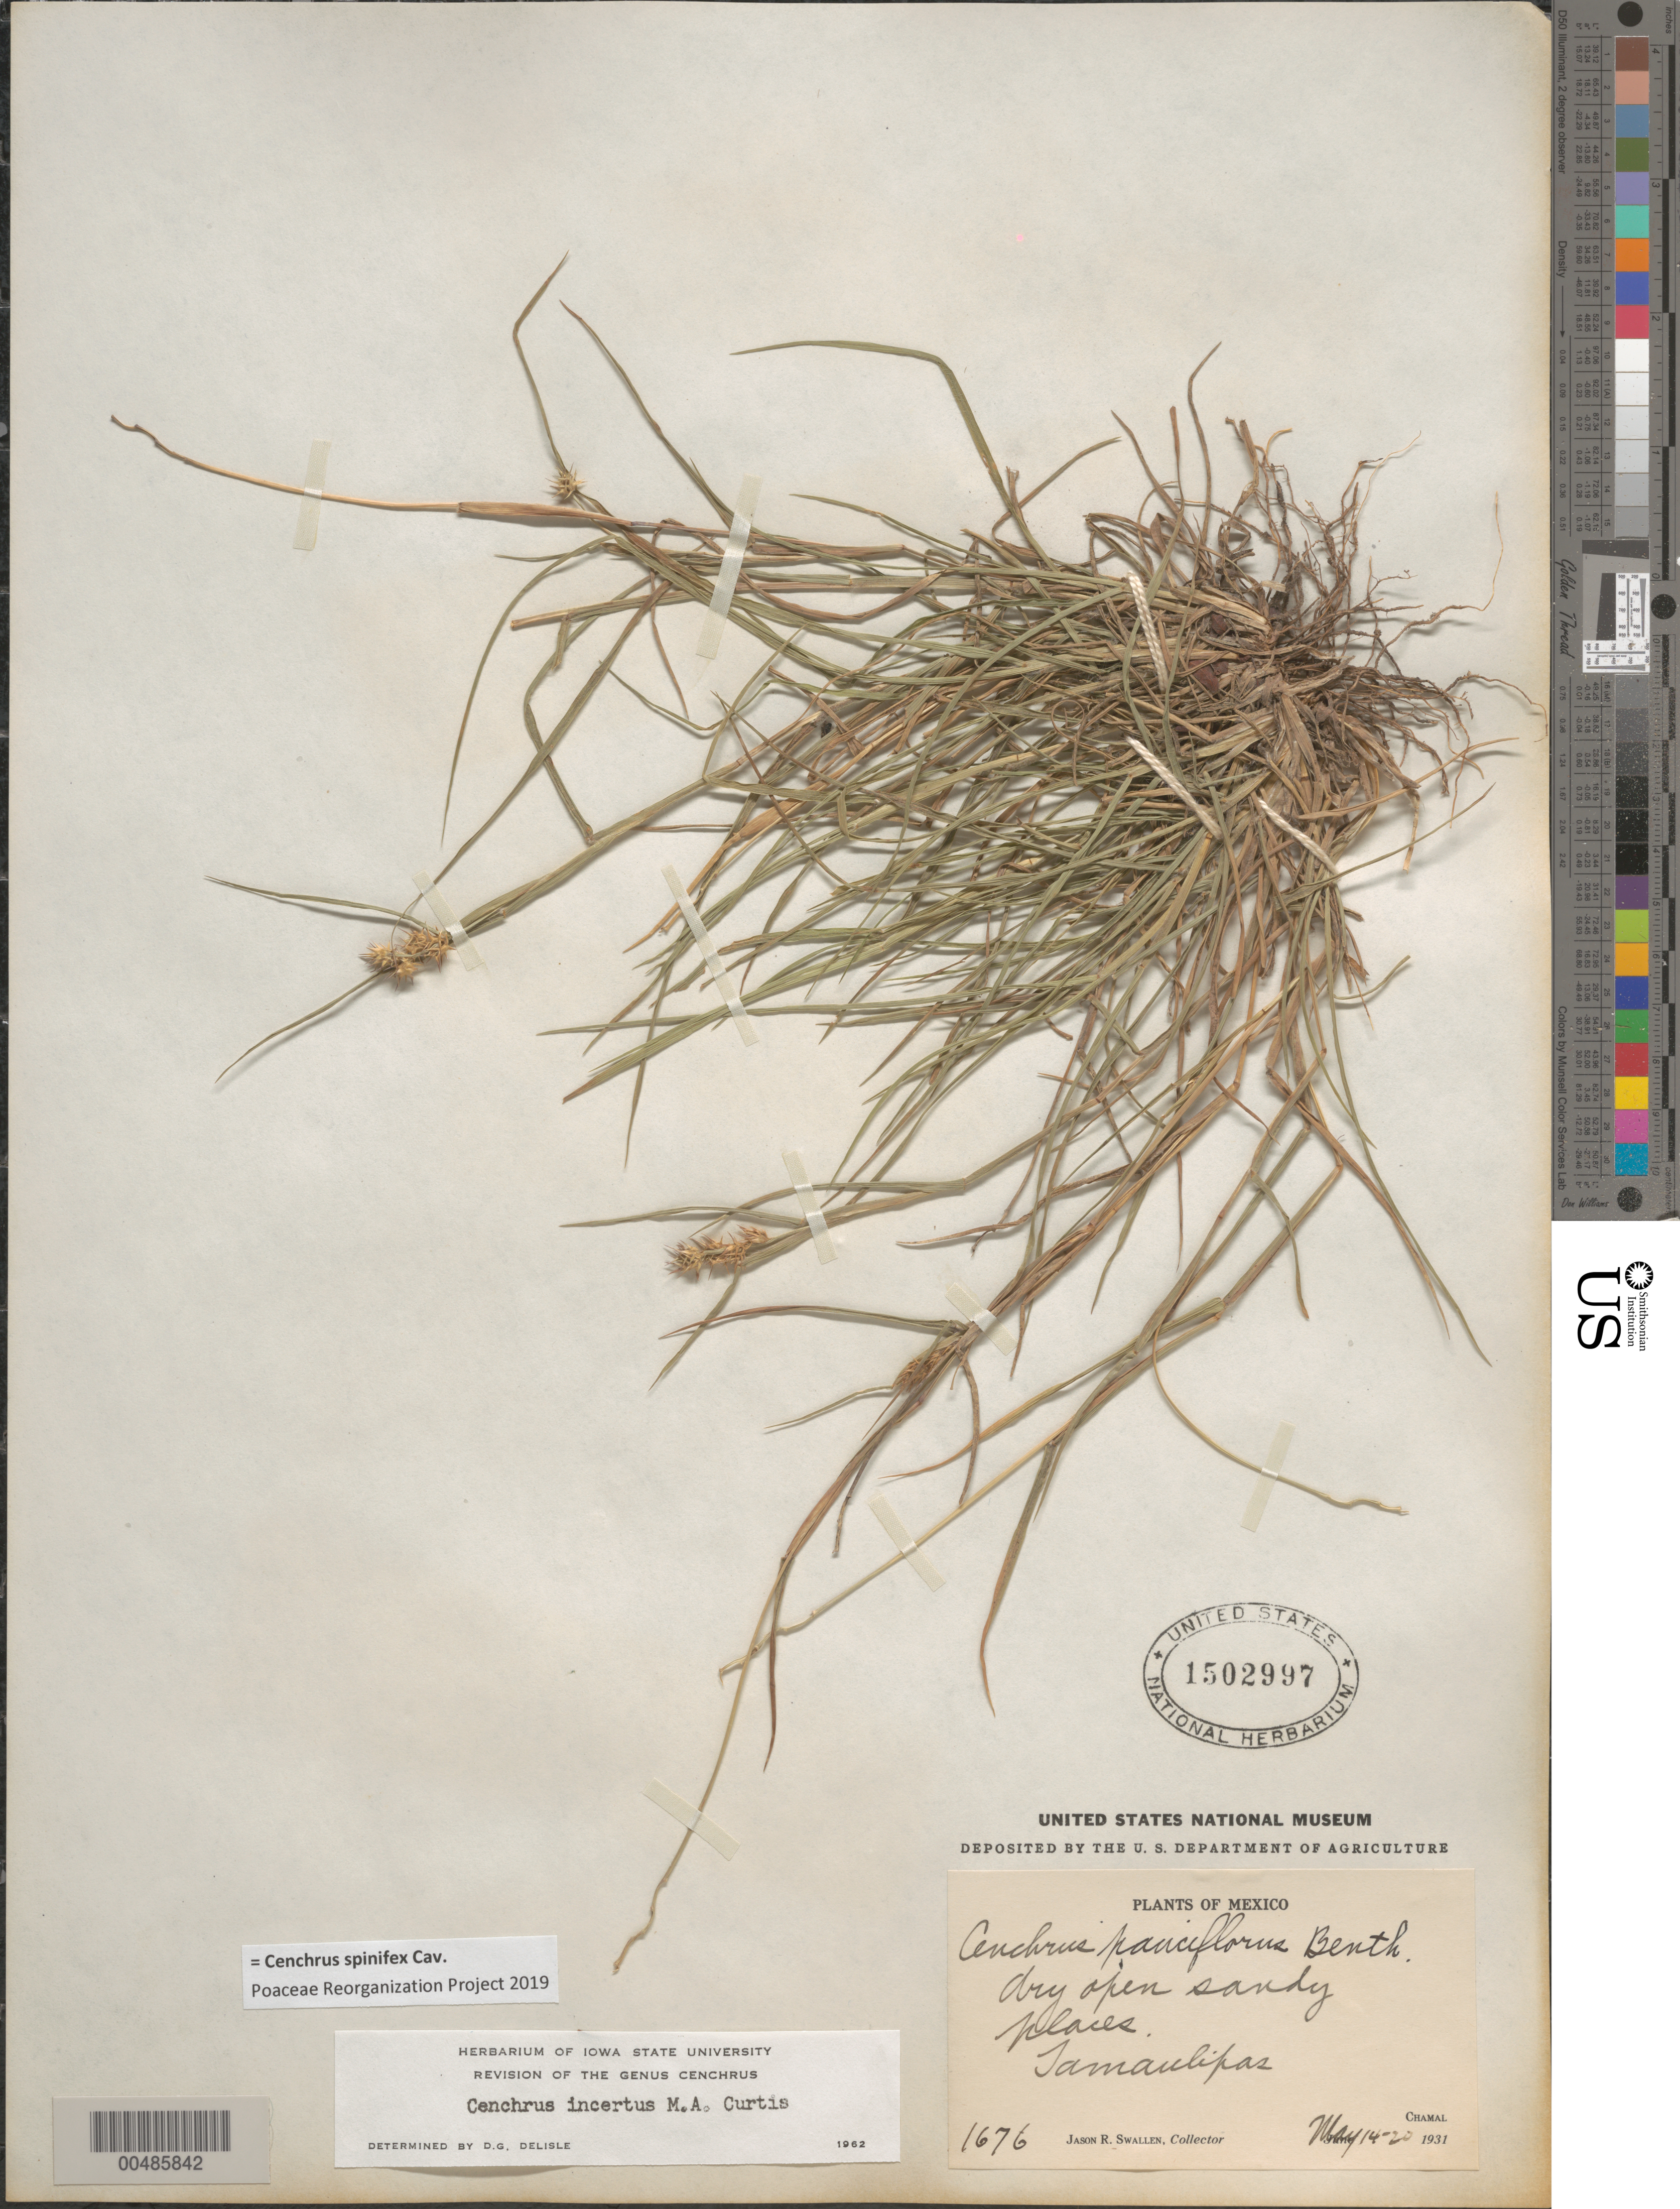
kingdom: Plantae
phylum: Tracheophyta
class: Liliopsida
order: Poales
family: Poaceae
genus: Cenchrus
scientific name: Cenchrus spinifex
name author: Cav.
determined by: Poaceae Reorganization Project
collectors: J. R. Swallen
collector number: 1676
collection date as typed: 14 May 1931 to 20 May 1931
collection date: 1931-05-14/1931-05-20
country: Mexico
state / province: Tamaulipas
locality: Chamal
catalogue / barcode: US 1502997